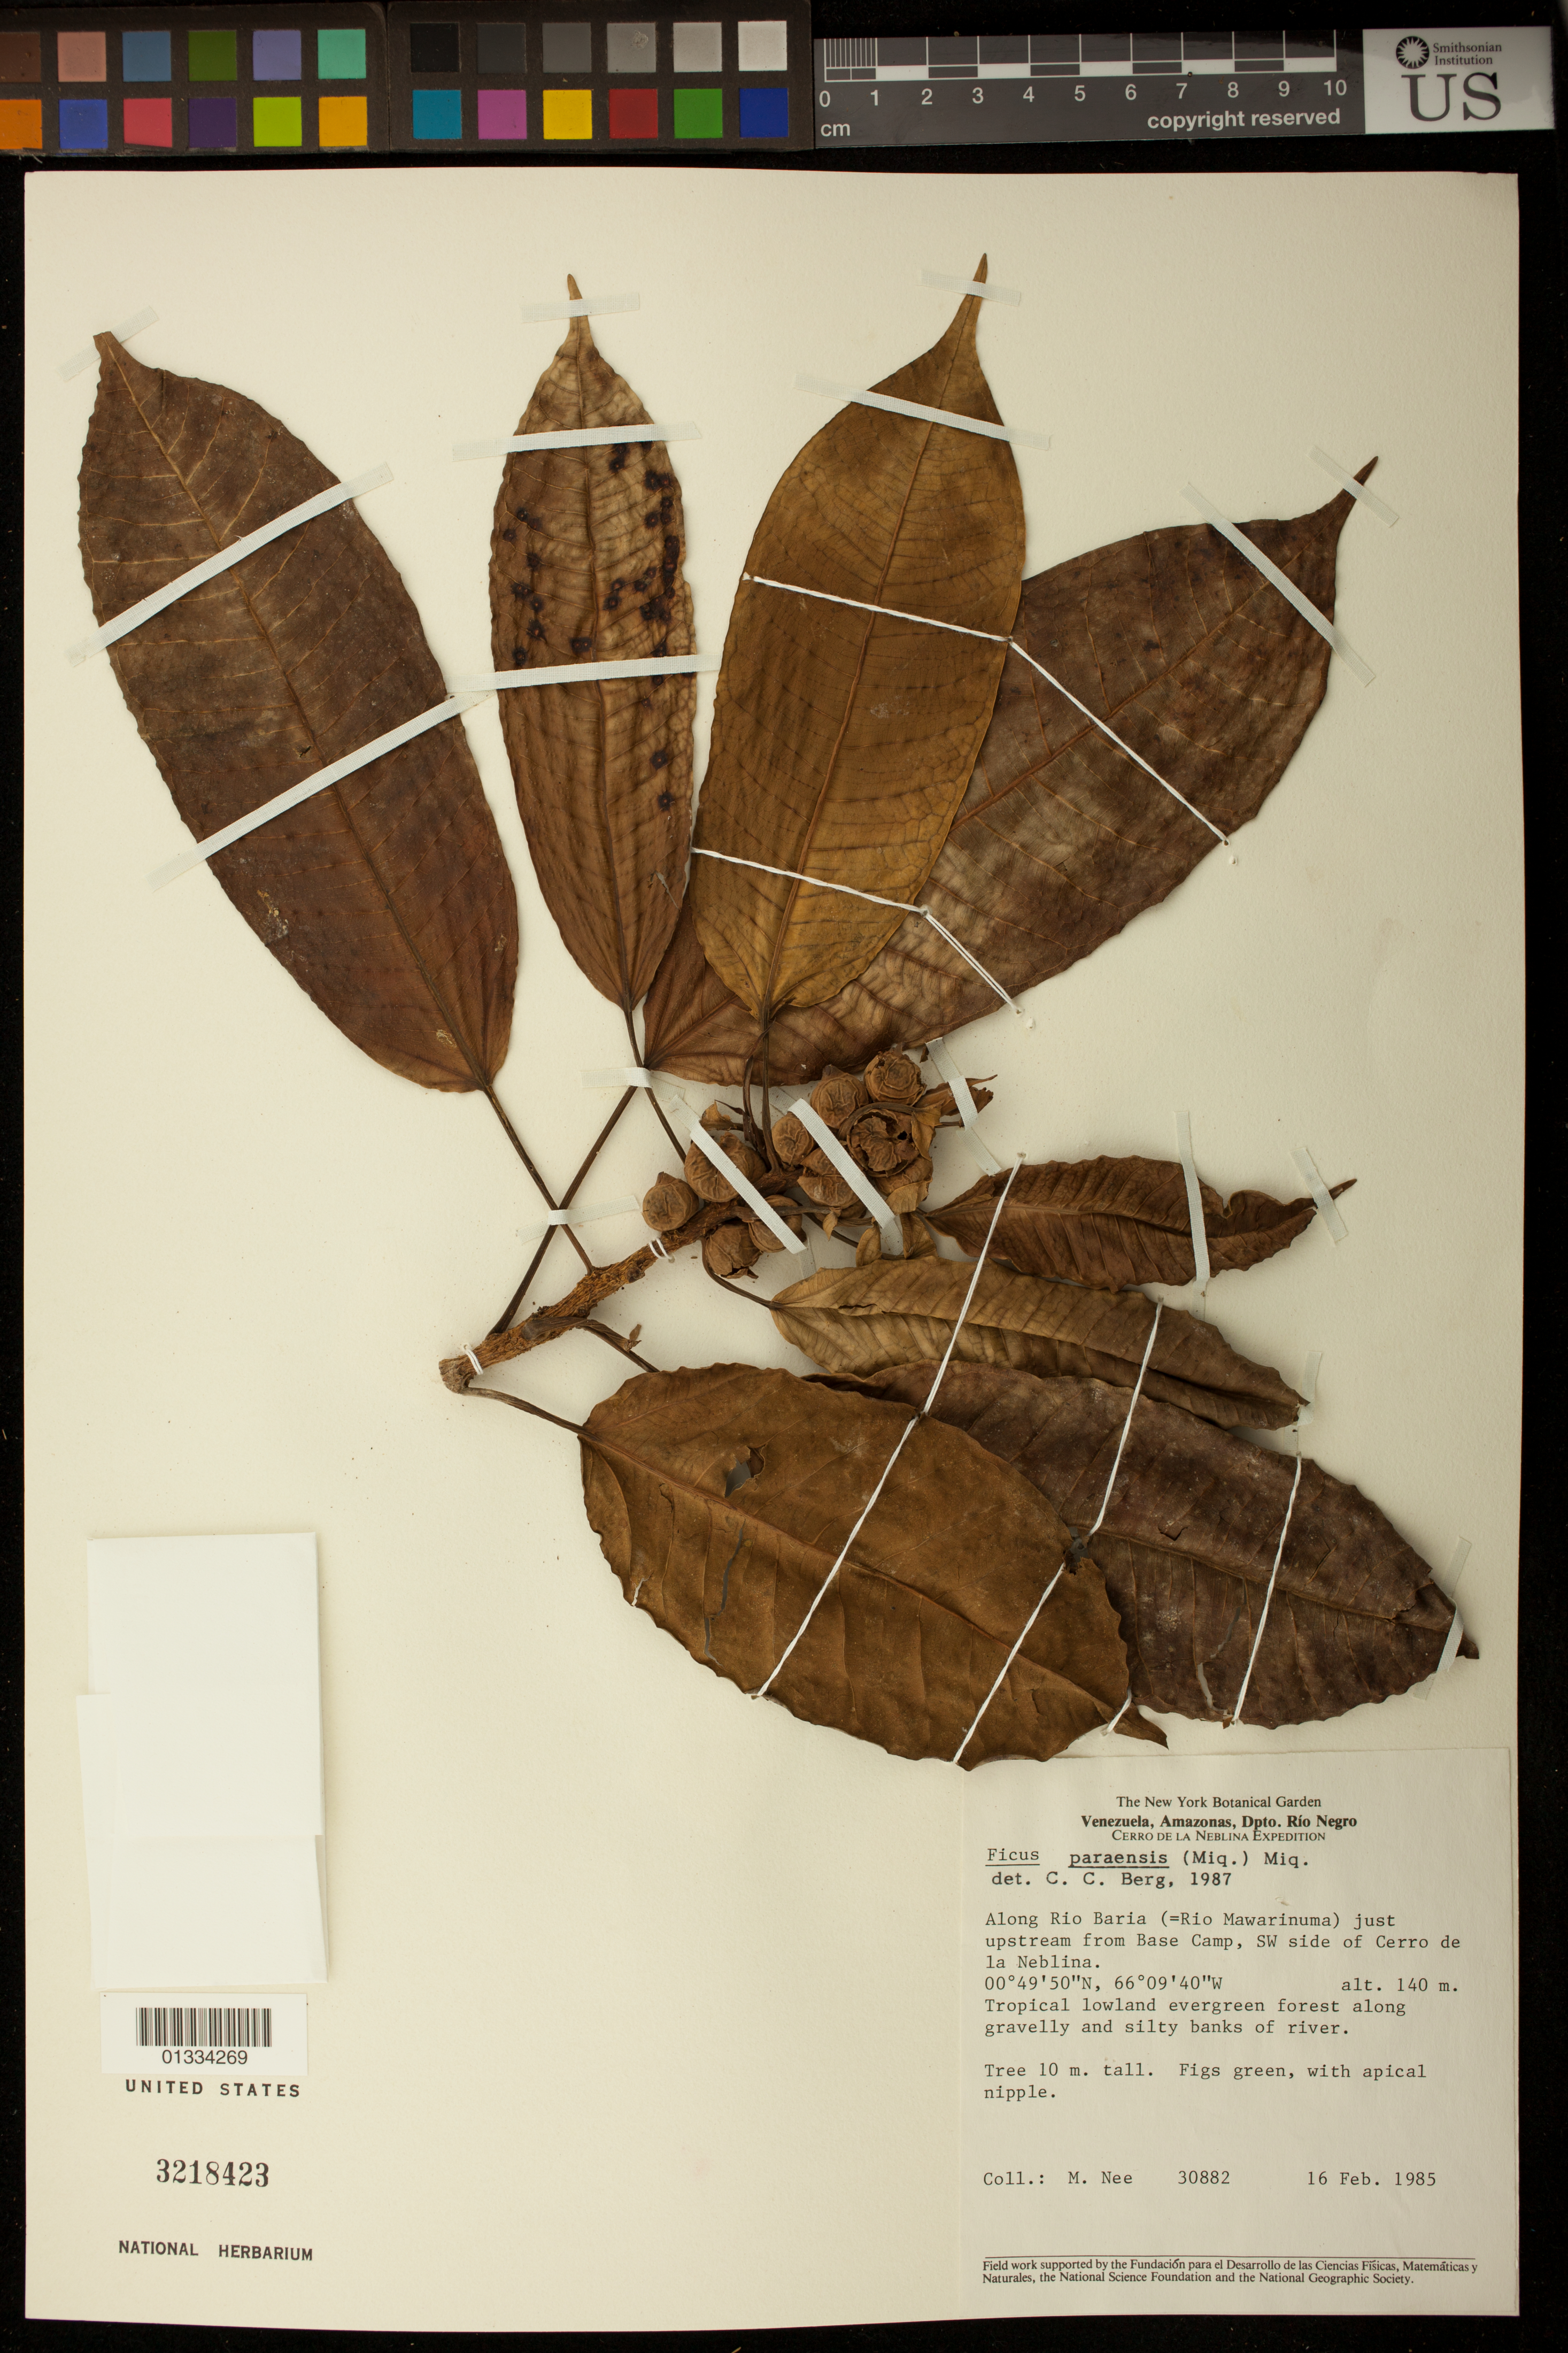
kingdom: Plantae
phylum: Tracheophyta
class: Magnoliopsida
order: Rosales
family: Moraceae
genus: Ficus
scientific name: Ficus paraensis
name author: (Miq.) Miq.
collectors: M. Nee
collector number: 30882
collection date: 1985-02-16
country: Venezuela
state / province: Amazonas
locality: Along Rio Baria (= Rio Mawarinuma) just upstream from Base Camp, SW side of Cerro de la Neblina.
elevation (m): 140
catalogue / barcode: US 3218423